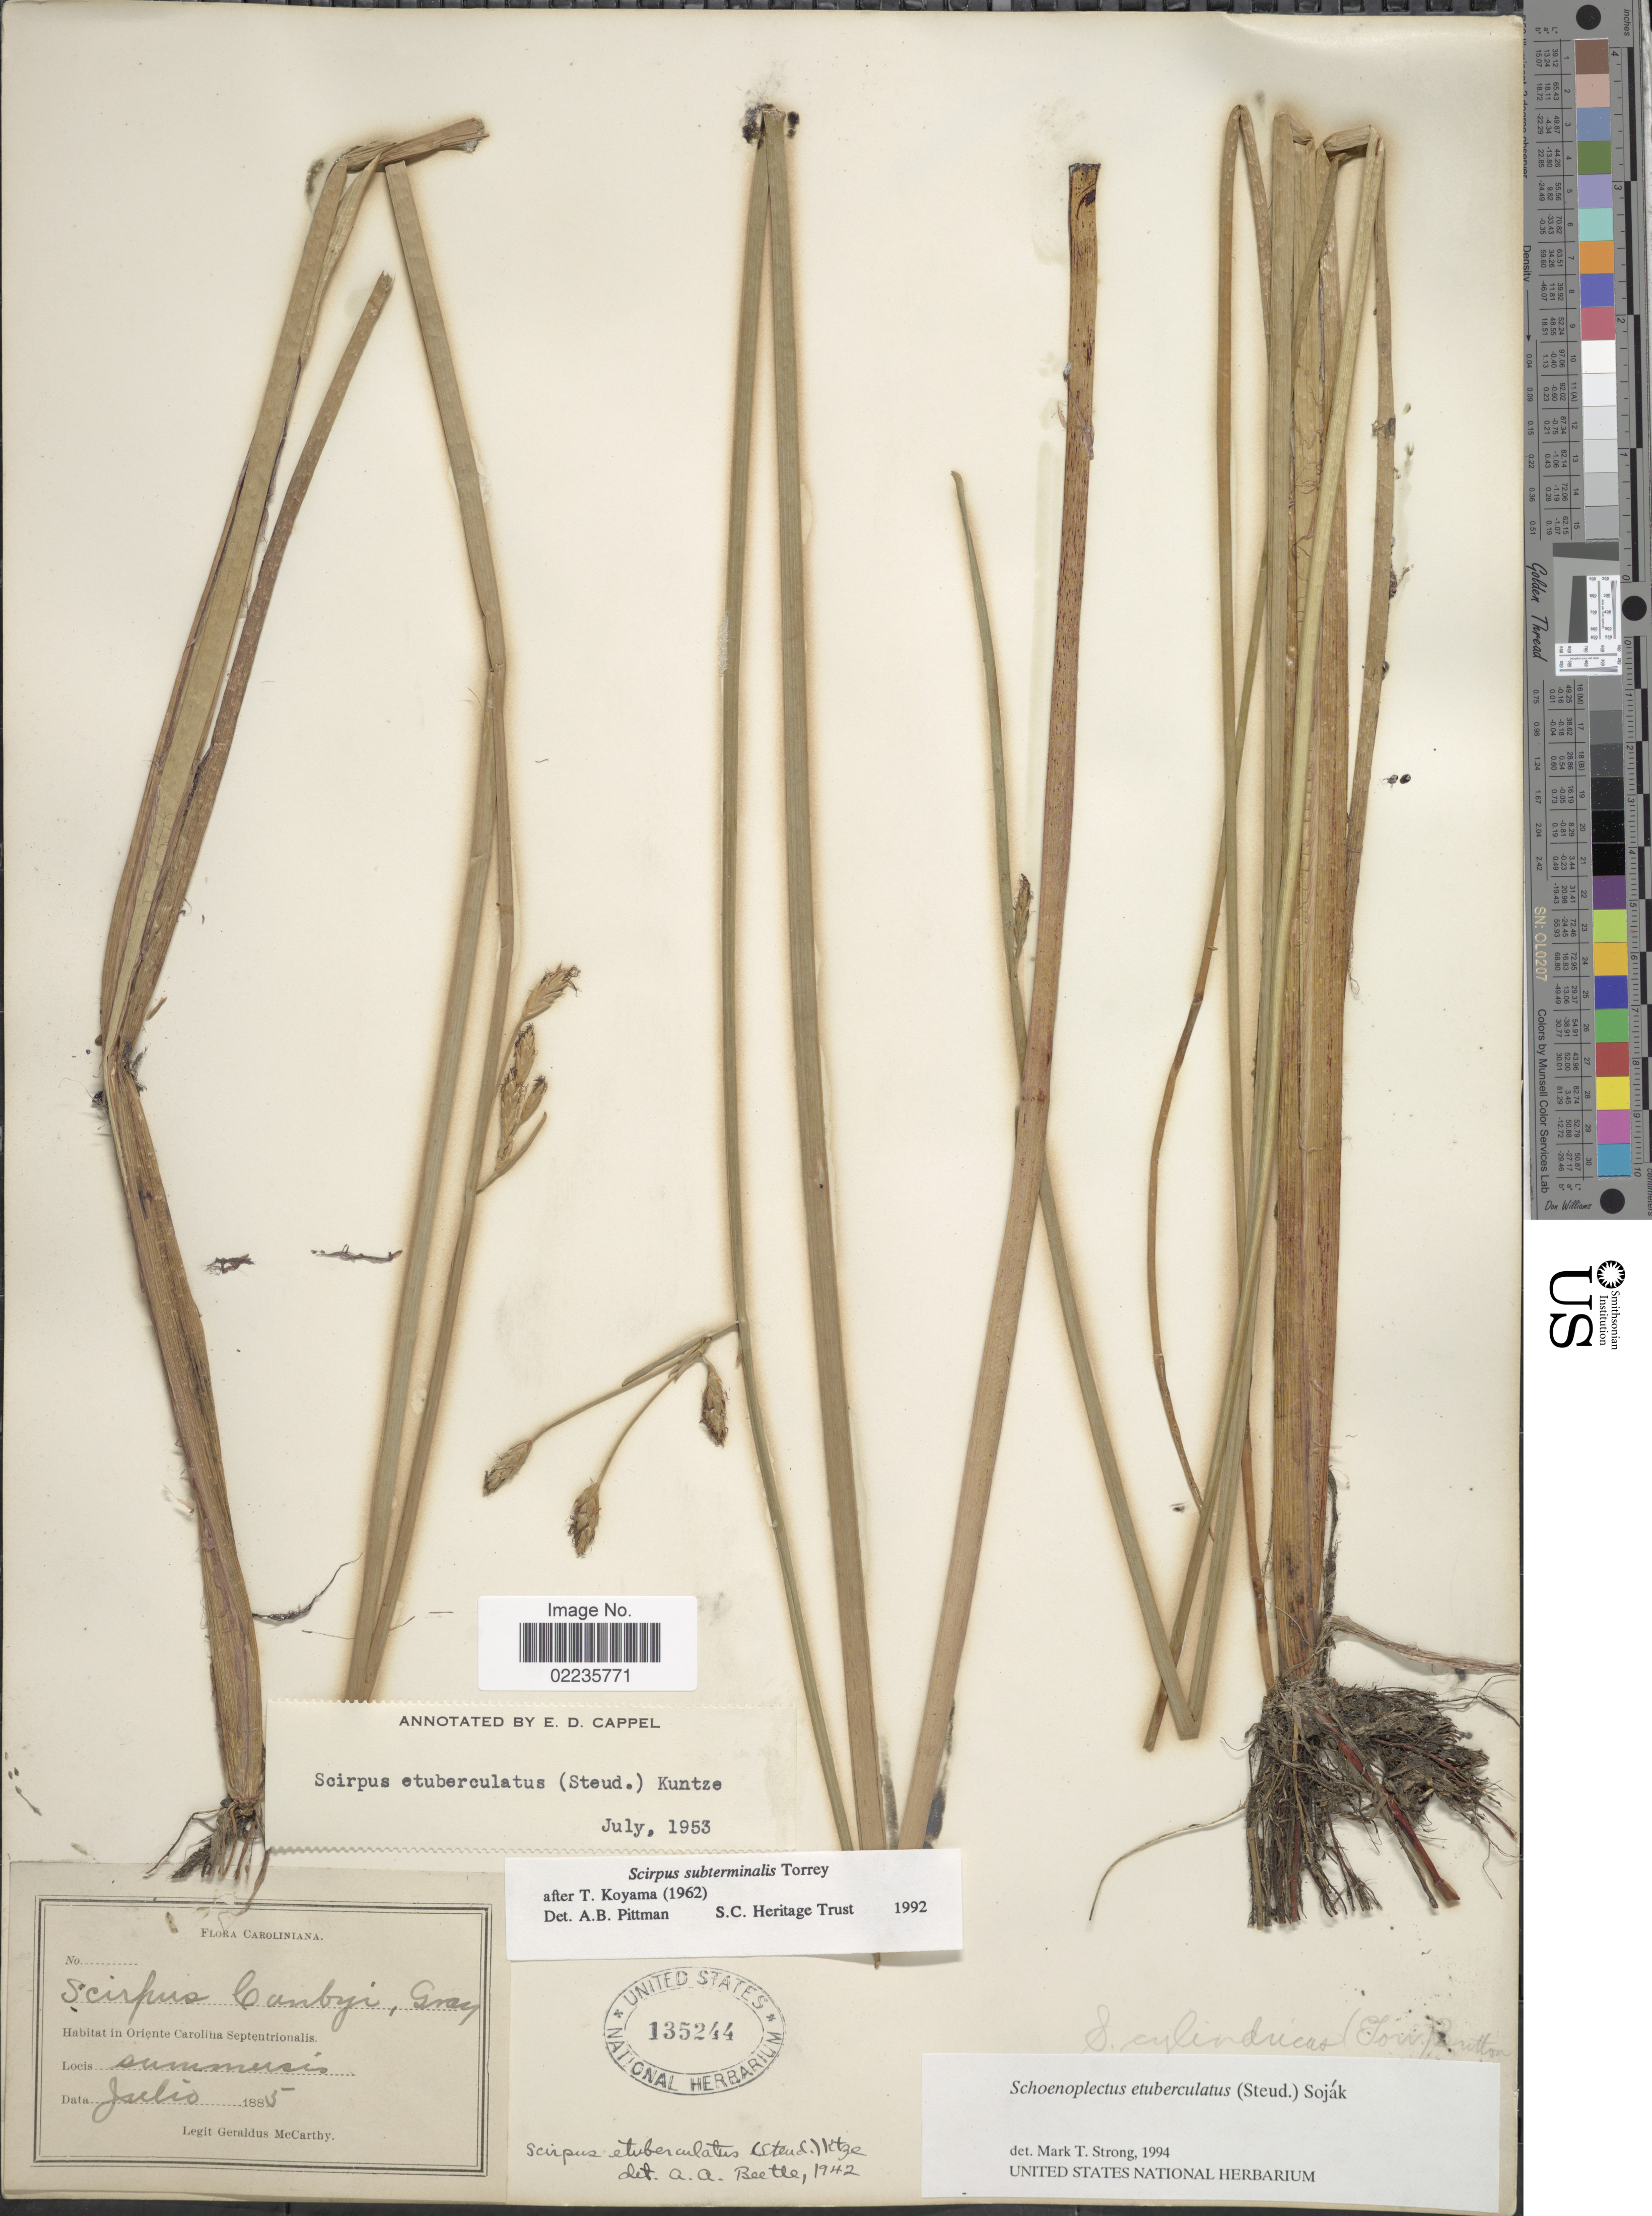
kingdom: Plantae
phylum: Tracheophyta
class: Liliopsida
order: Poales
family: Cyperaceae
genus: Schoenoplectus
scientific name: Schoenoplectus etuberculatus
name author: (Steud.) Soják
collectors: M. McCarthy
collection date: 1885-07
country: United States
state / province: North Carolina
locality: Caroliniana. In Oriente Carolina Septentrionalis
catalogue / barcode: US 135244